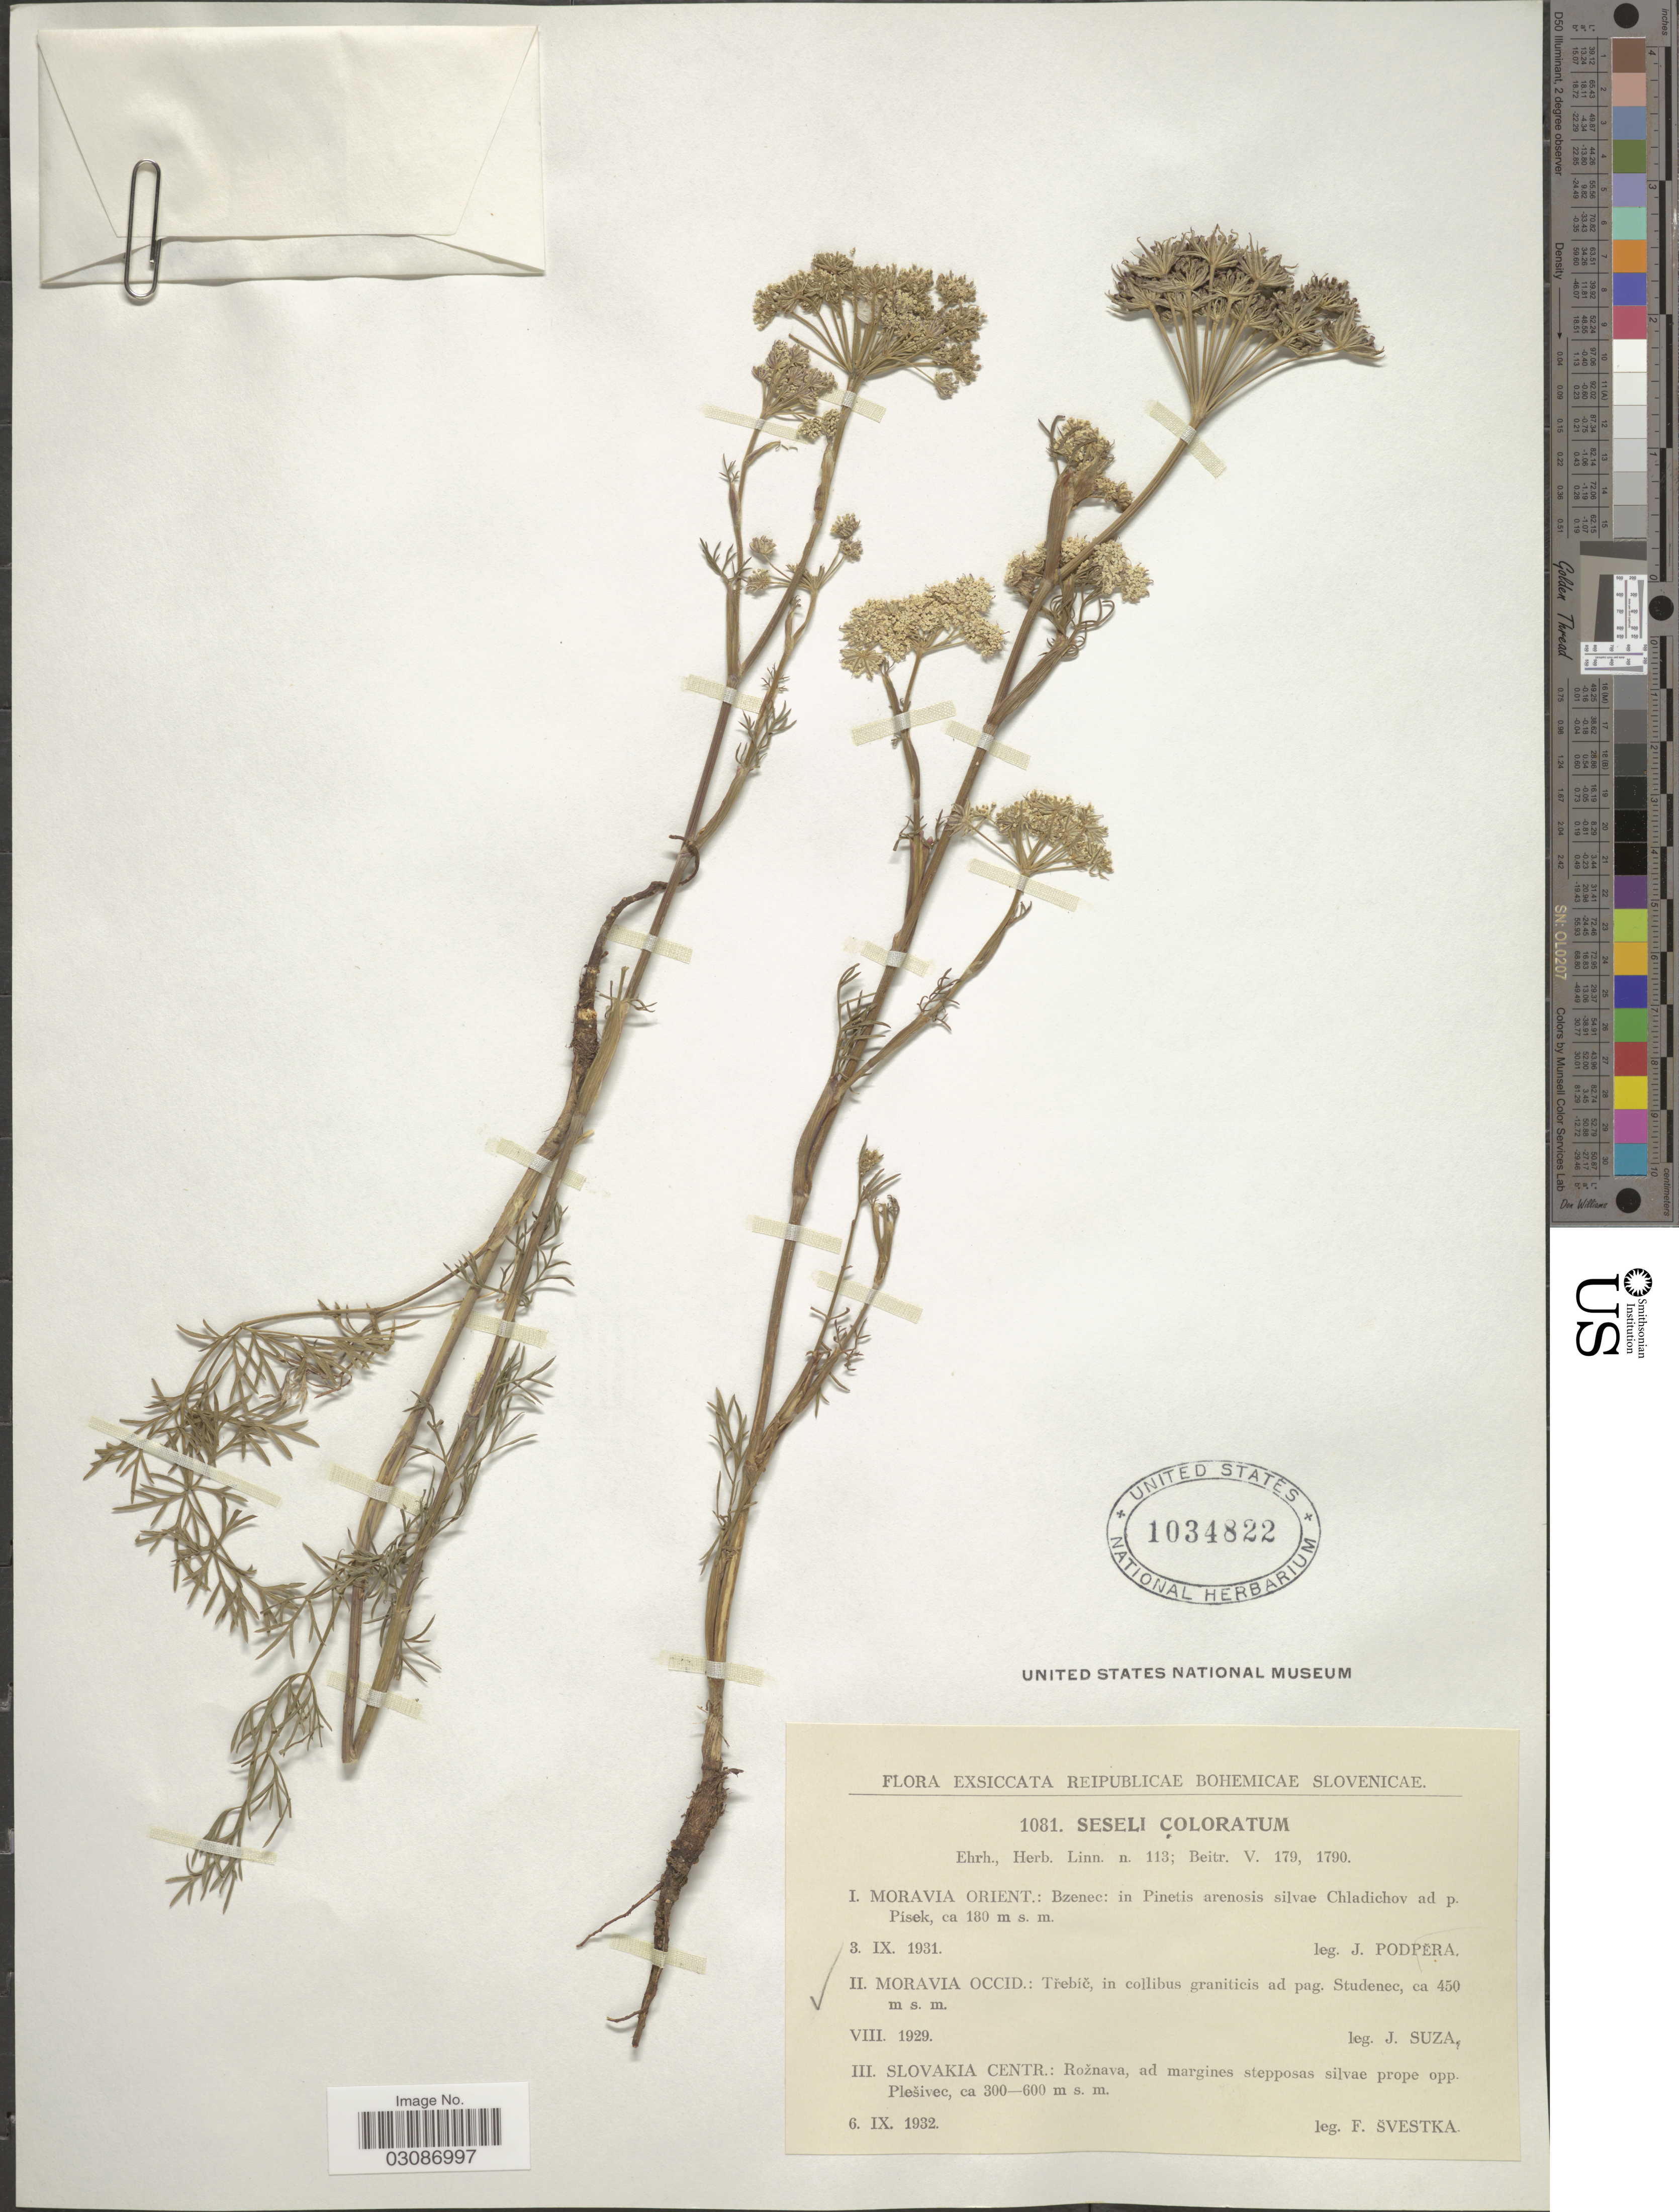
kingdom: Plantae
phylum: Tracheophyta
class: Magnoliopsida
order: Apiales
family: Apiaceae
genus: Seseli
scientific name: Seseli coloratum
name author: Ehrh.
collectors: J. Suza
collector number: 1081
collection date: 1929-08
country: Czechia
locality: Moravia Occid.: Třebič, ad pag. Studenec.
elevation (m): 450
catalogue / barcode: US 1034822